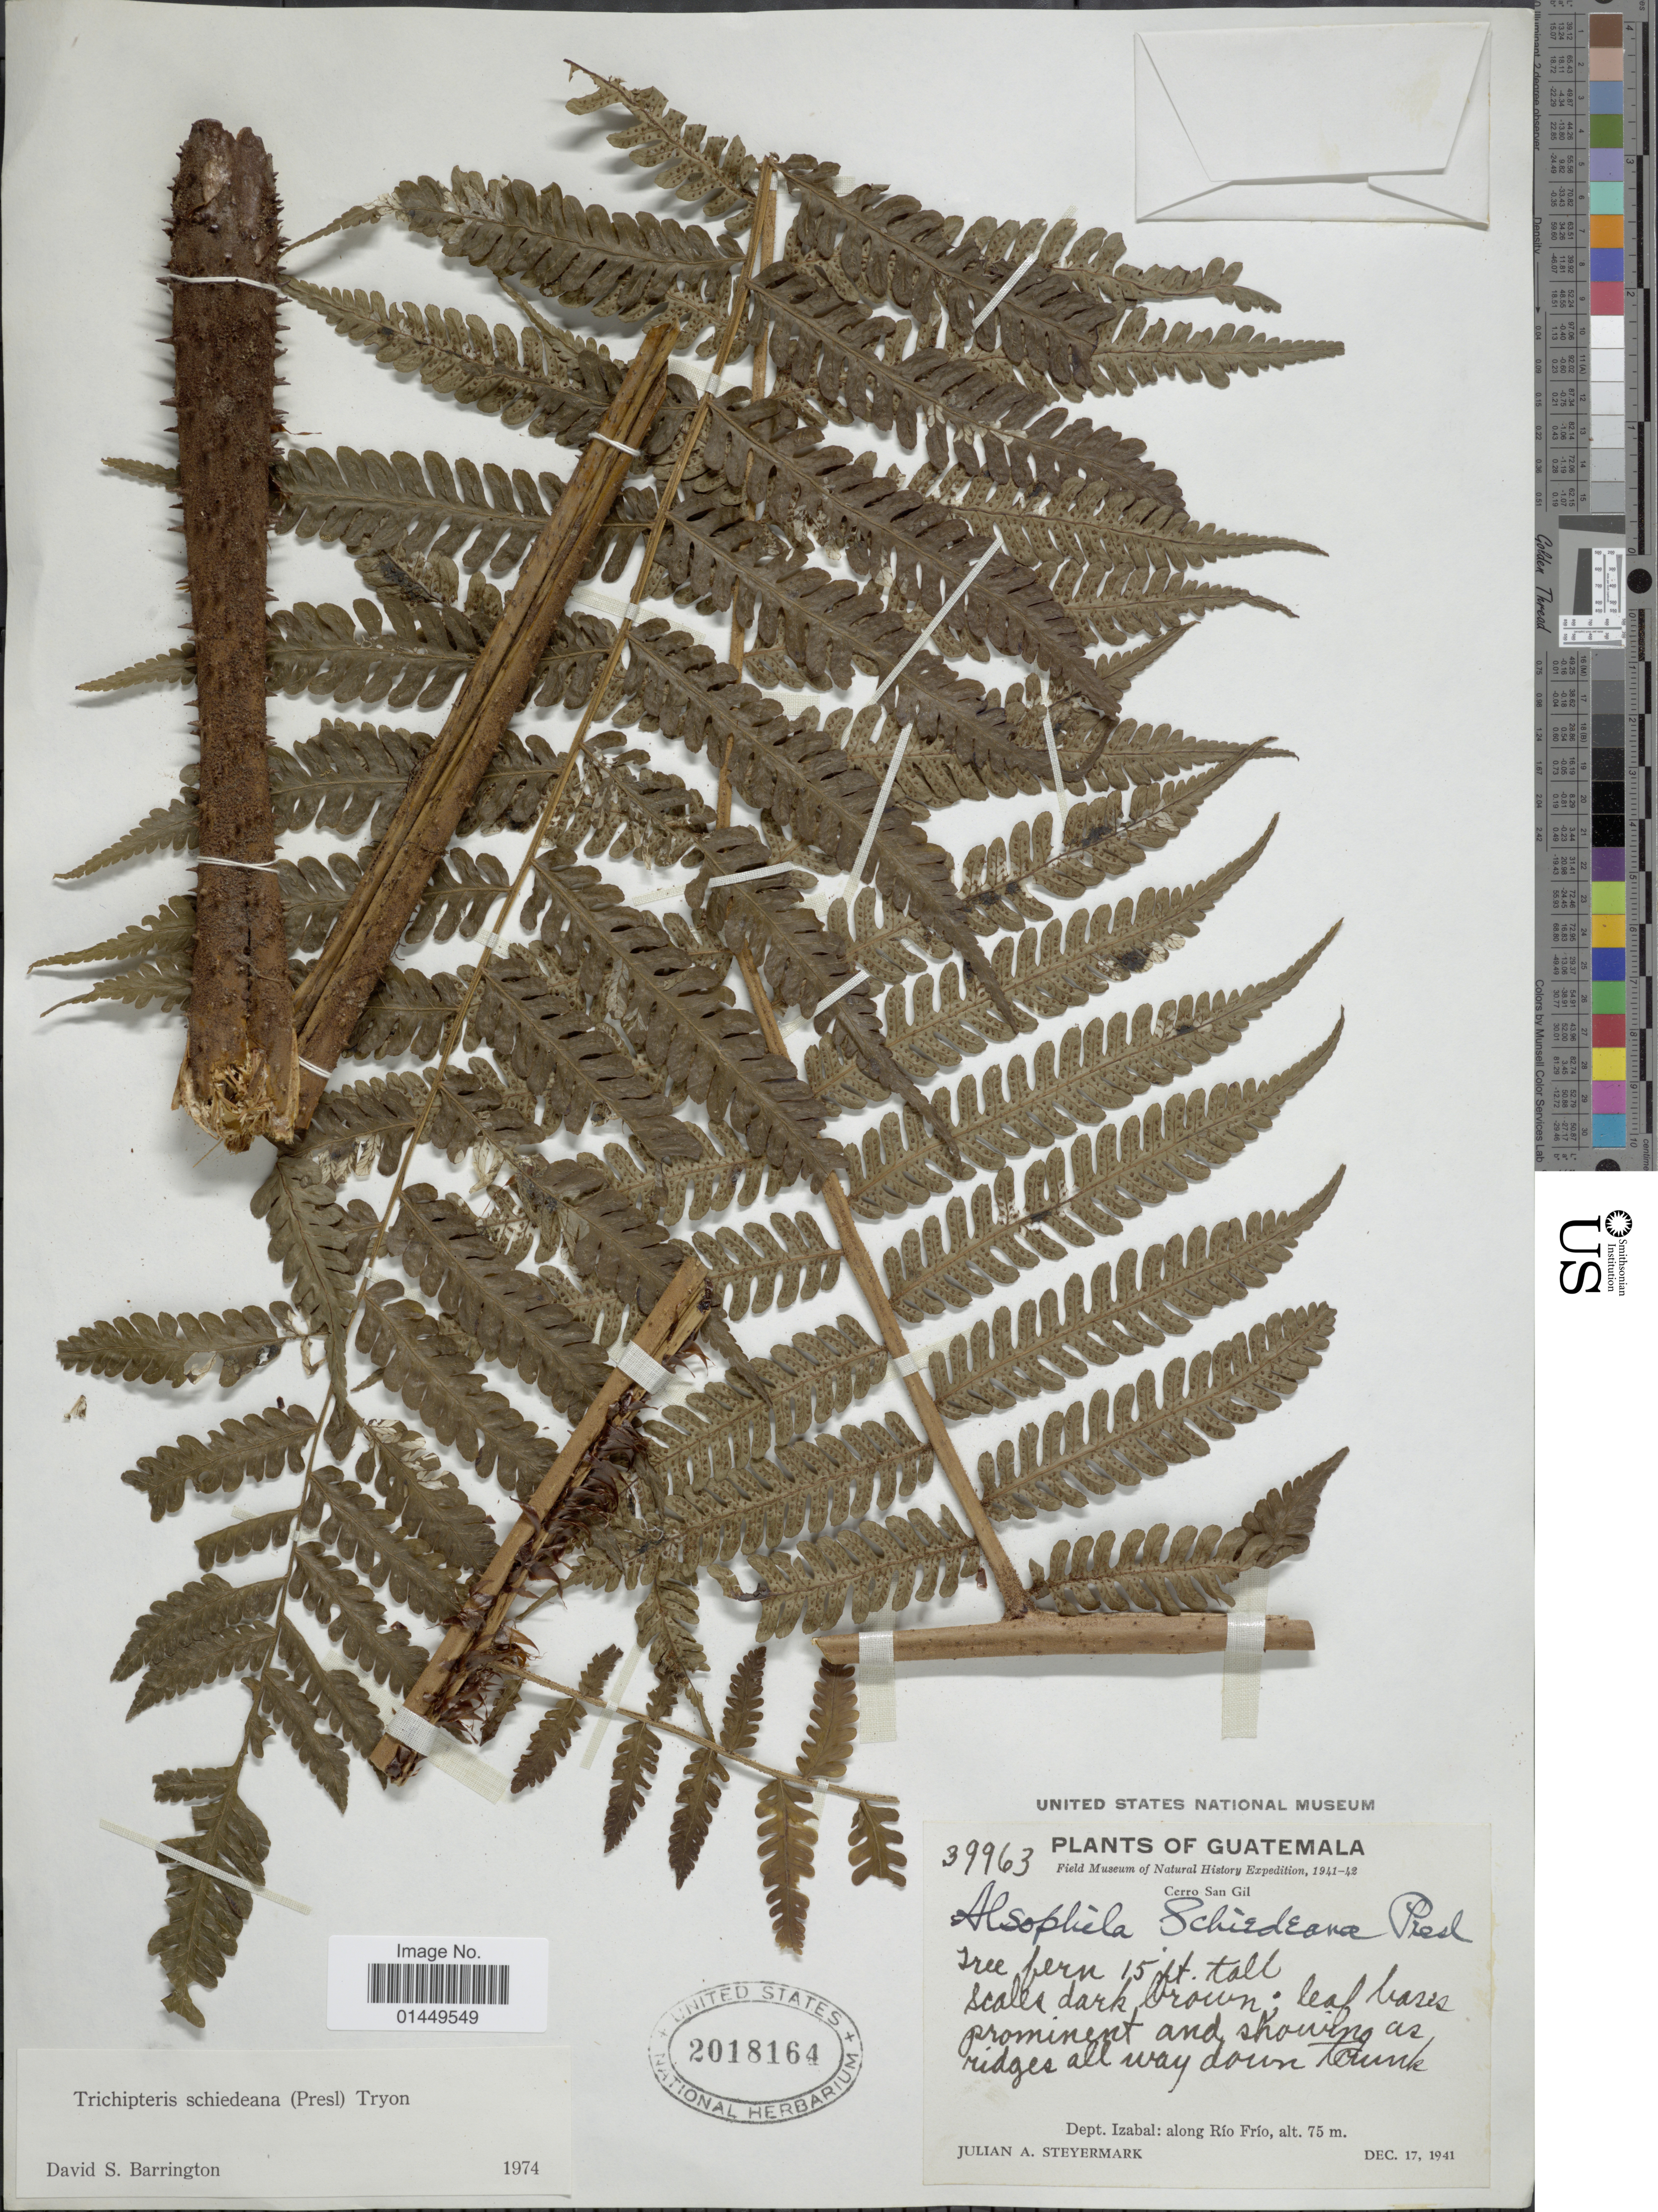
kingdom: Plantae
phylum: Tracheophyta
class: Polypodiopsida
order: Cyatheales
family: Cyatheaceae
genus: Cyathea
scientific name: Cyathea schiedeana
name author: (C. Presl) Domin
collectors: J. Steyermark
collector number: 39963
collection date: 1941-12-17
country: Guatemala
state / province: Izabal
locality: Cerro San Gil, Dept. Izabal: along Rio Frio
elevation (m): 75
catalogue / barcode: US 2018164